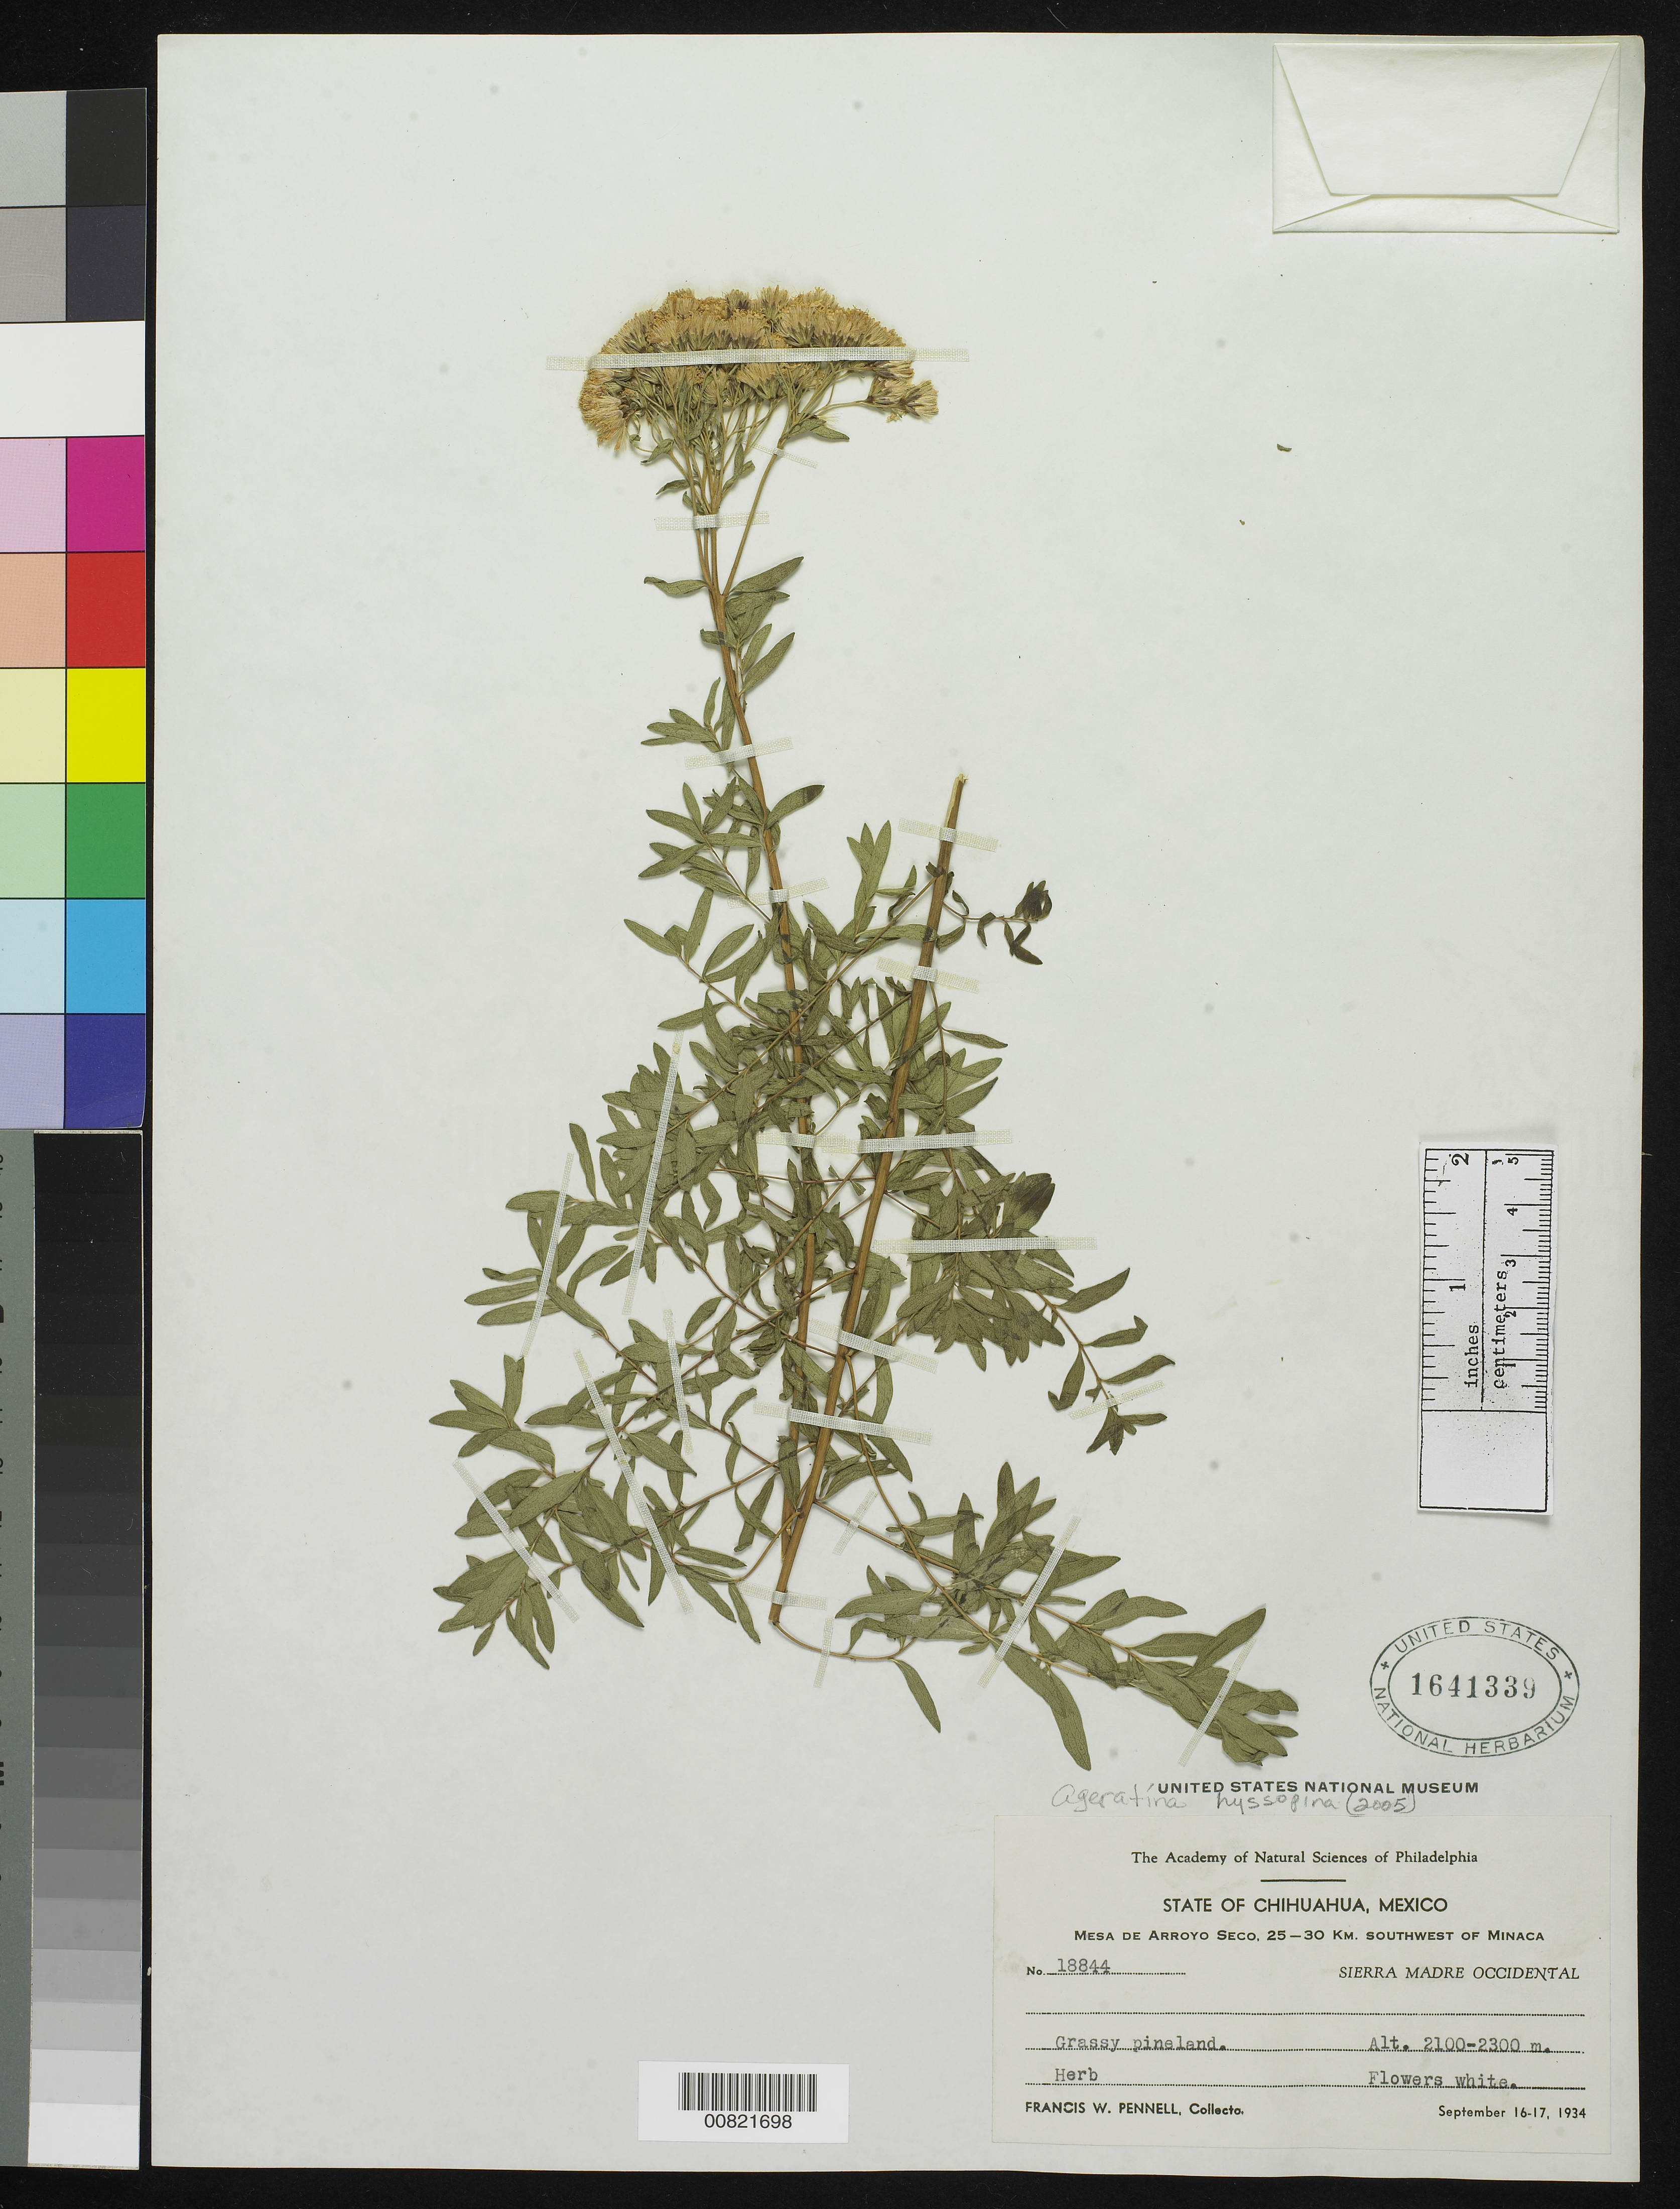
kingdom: Plantae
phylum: Tracheophyta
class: Magnoliopsida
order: Asterales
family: Asteraceae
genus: Ageratina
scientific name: Ageratina hyssopina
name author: (A. Gray) R.M. King & H. Rob.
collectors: F. W. Pennell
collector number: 18844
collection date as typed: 16 Sep 1934 to 17 Sep 1934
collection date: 1934-09-16/1934-09-17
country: Mexico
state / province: Chihuahua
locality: Mesa de Arroyo Seco, 25-30 km. southwest of Miñaca, Chihuahua.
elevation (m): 2300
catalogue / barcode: US 1641339